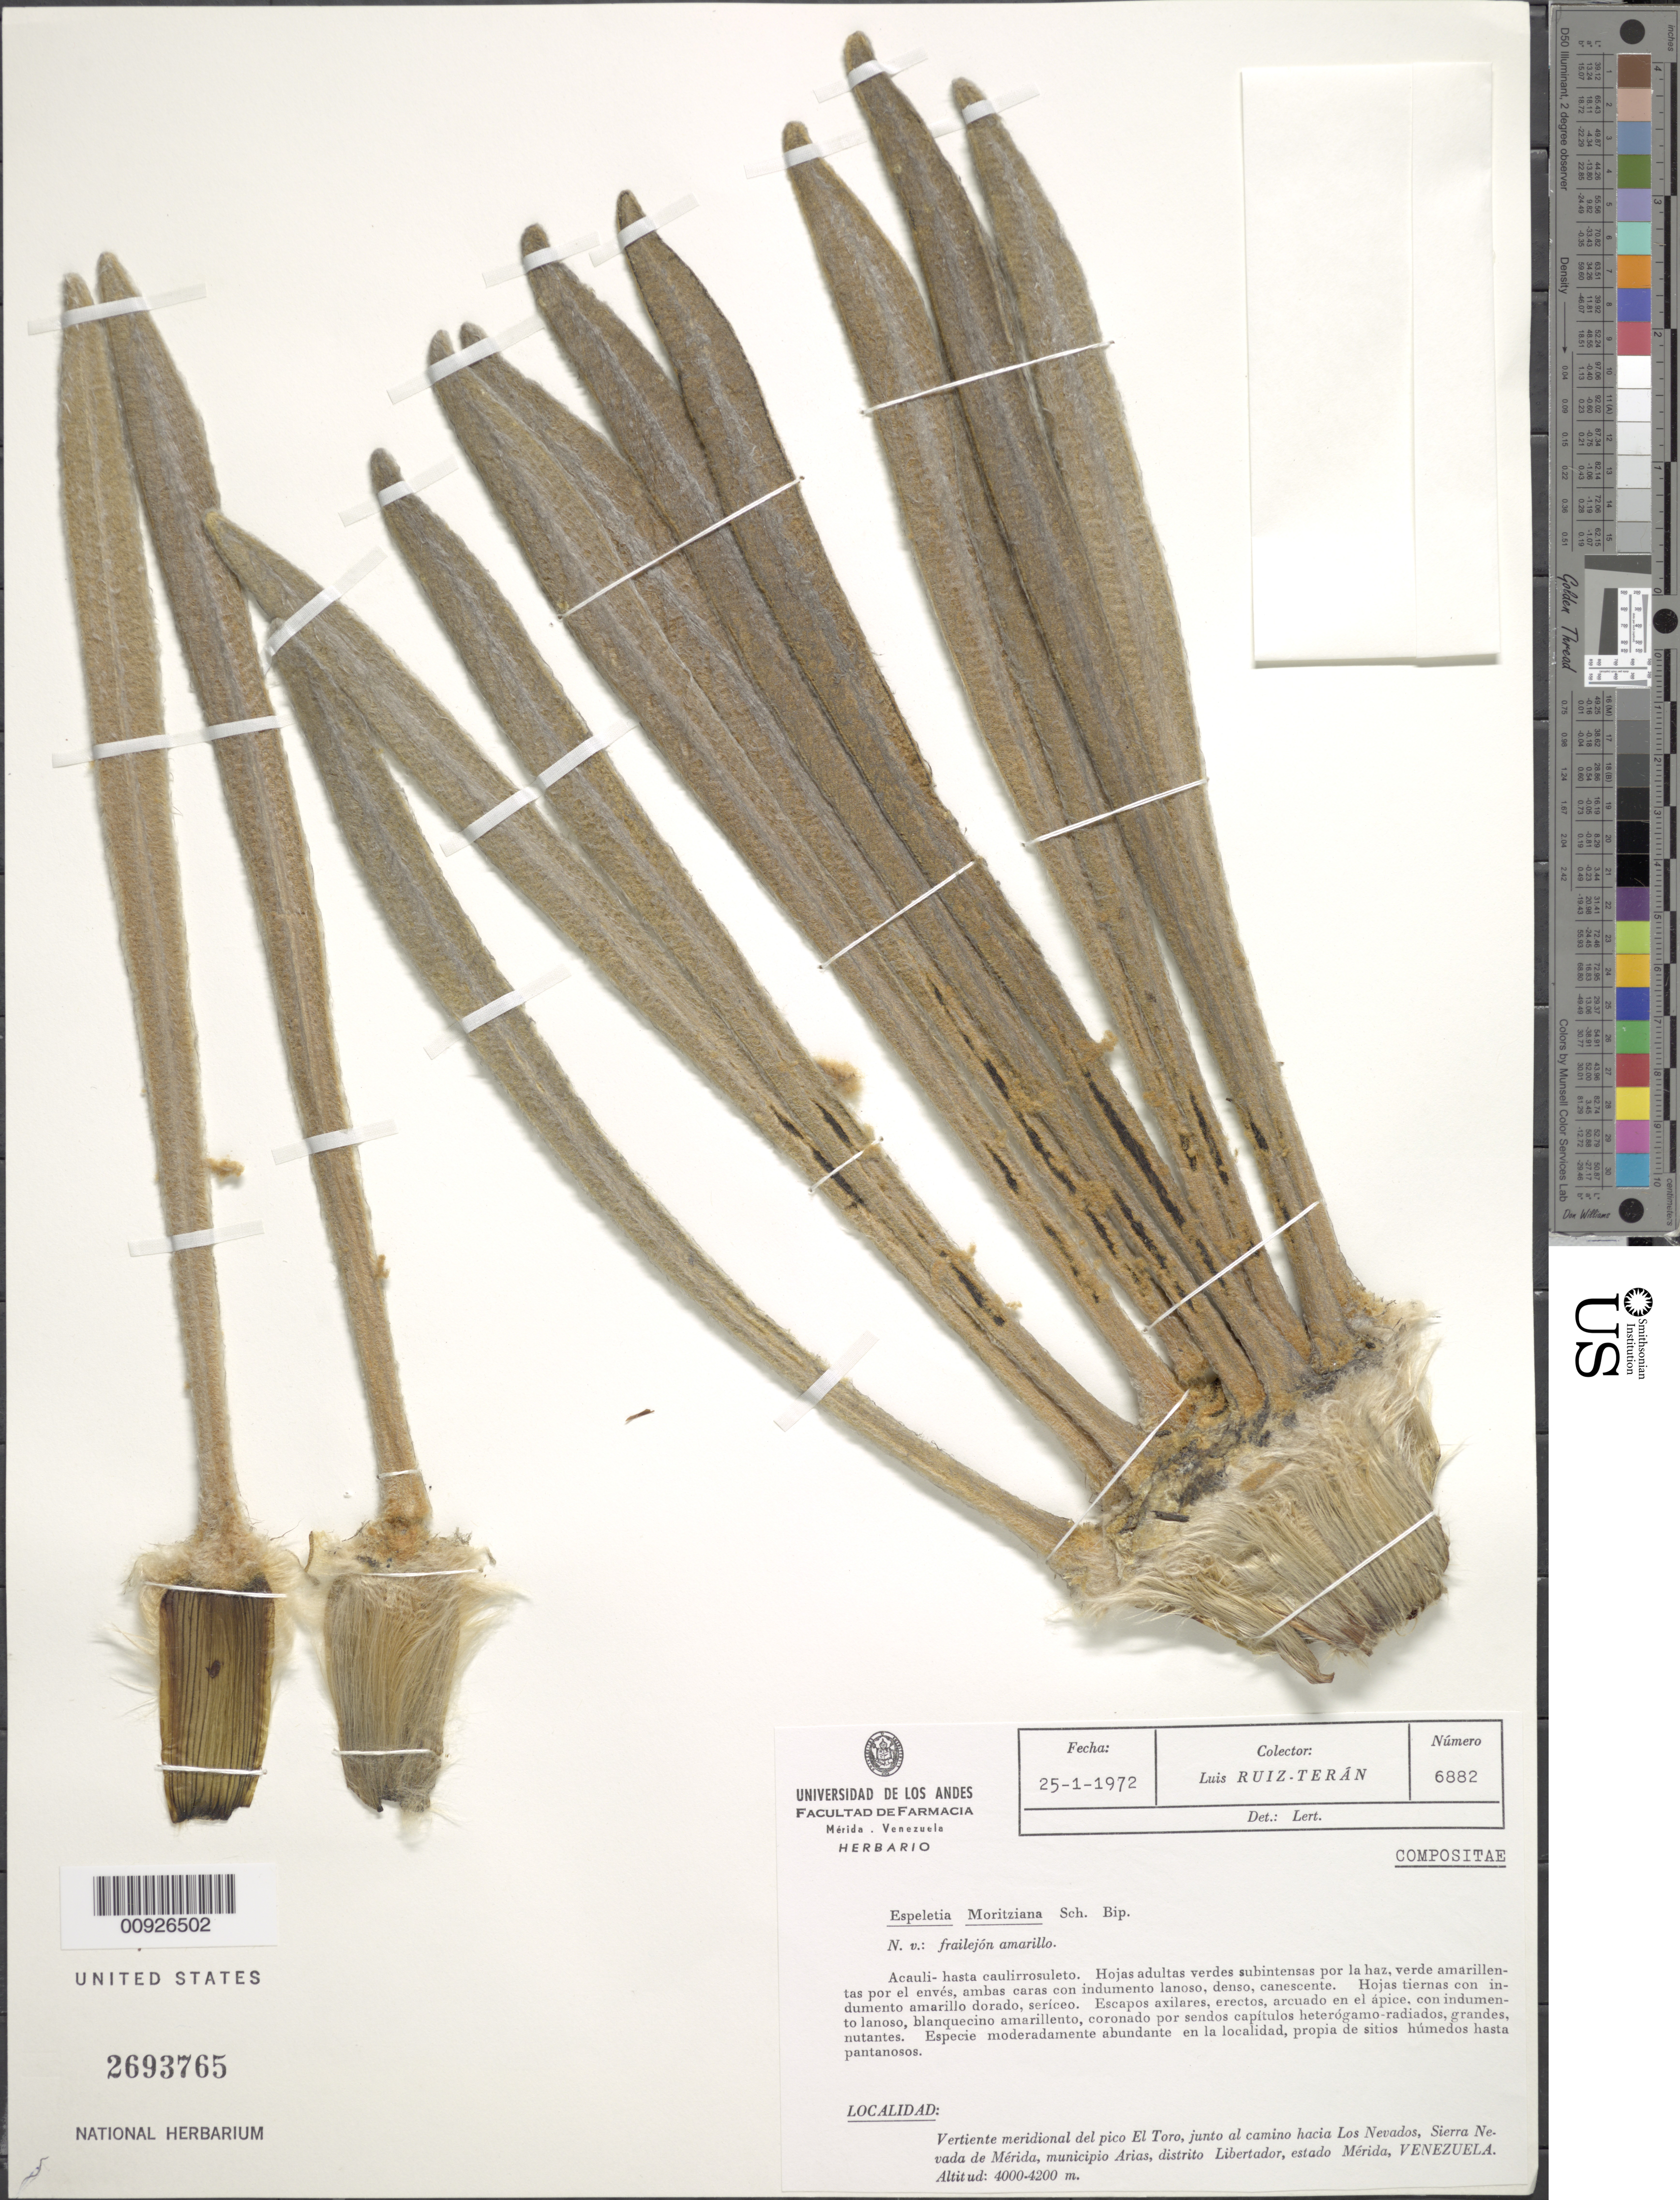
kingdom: Plantae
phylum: Tracheophyta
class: Magnoliopsida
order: Asterales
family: Asteraceae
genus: Coespeletia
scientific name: Coespeletia moritziana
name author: (Sch. Bip. ex Wedd.) Cuatrec.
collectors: L. E. Ruíz-Terán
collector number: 6882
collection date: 1972-01-25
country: Venezuela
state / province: Mérida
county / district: Libertador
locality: Vertiente meridional del el pico El Toro, junto al camino hacia Los Nevados, Sierra Nevada de Mérida, M. Arias.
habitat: Especie moderadamente abundante en la localidad, propia de sitios húmedos hasta pantanosos.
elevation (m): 4000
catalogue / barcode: US 2693765